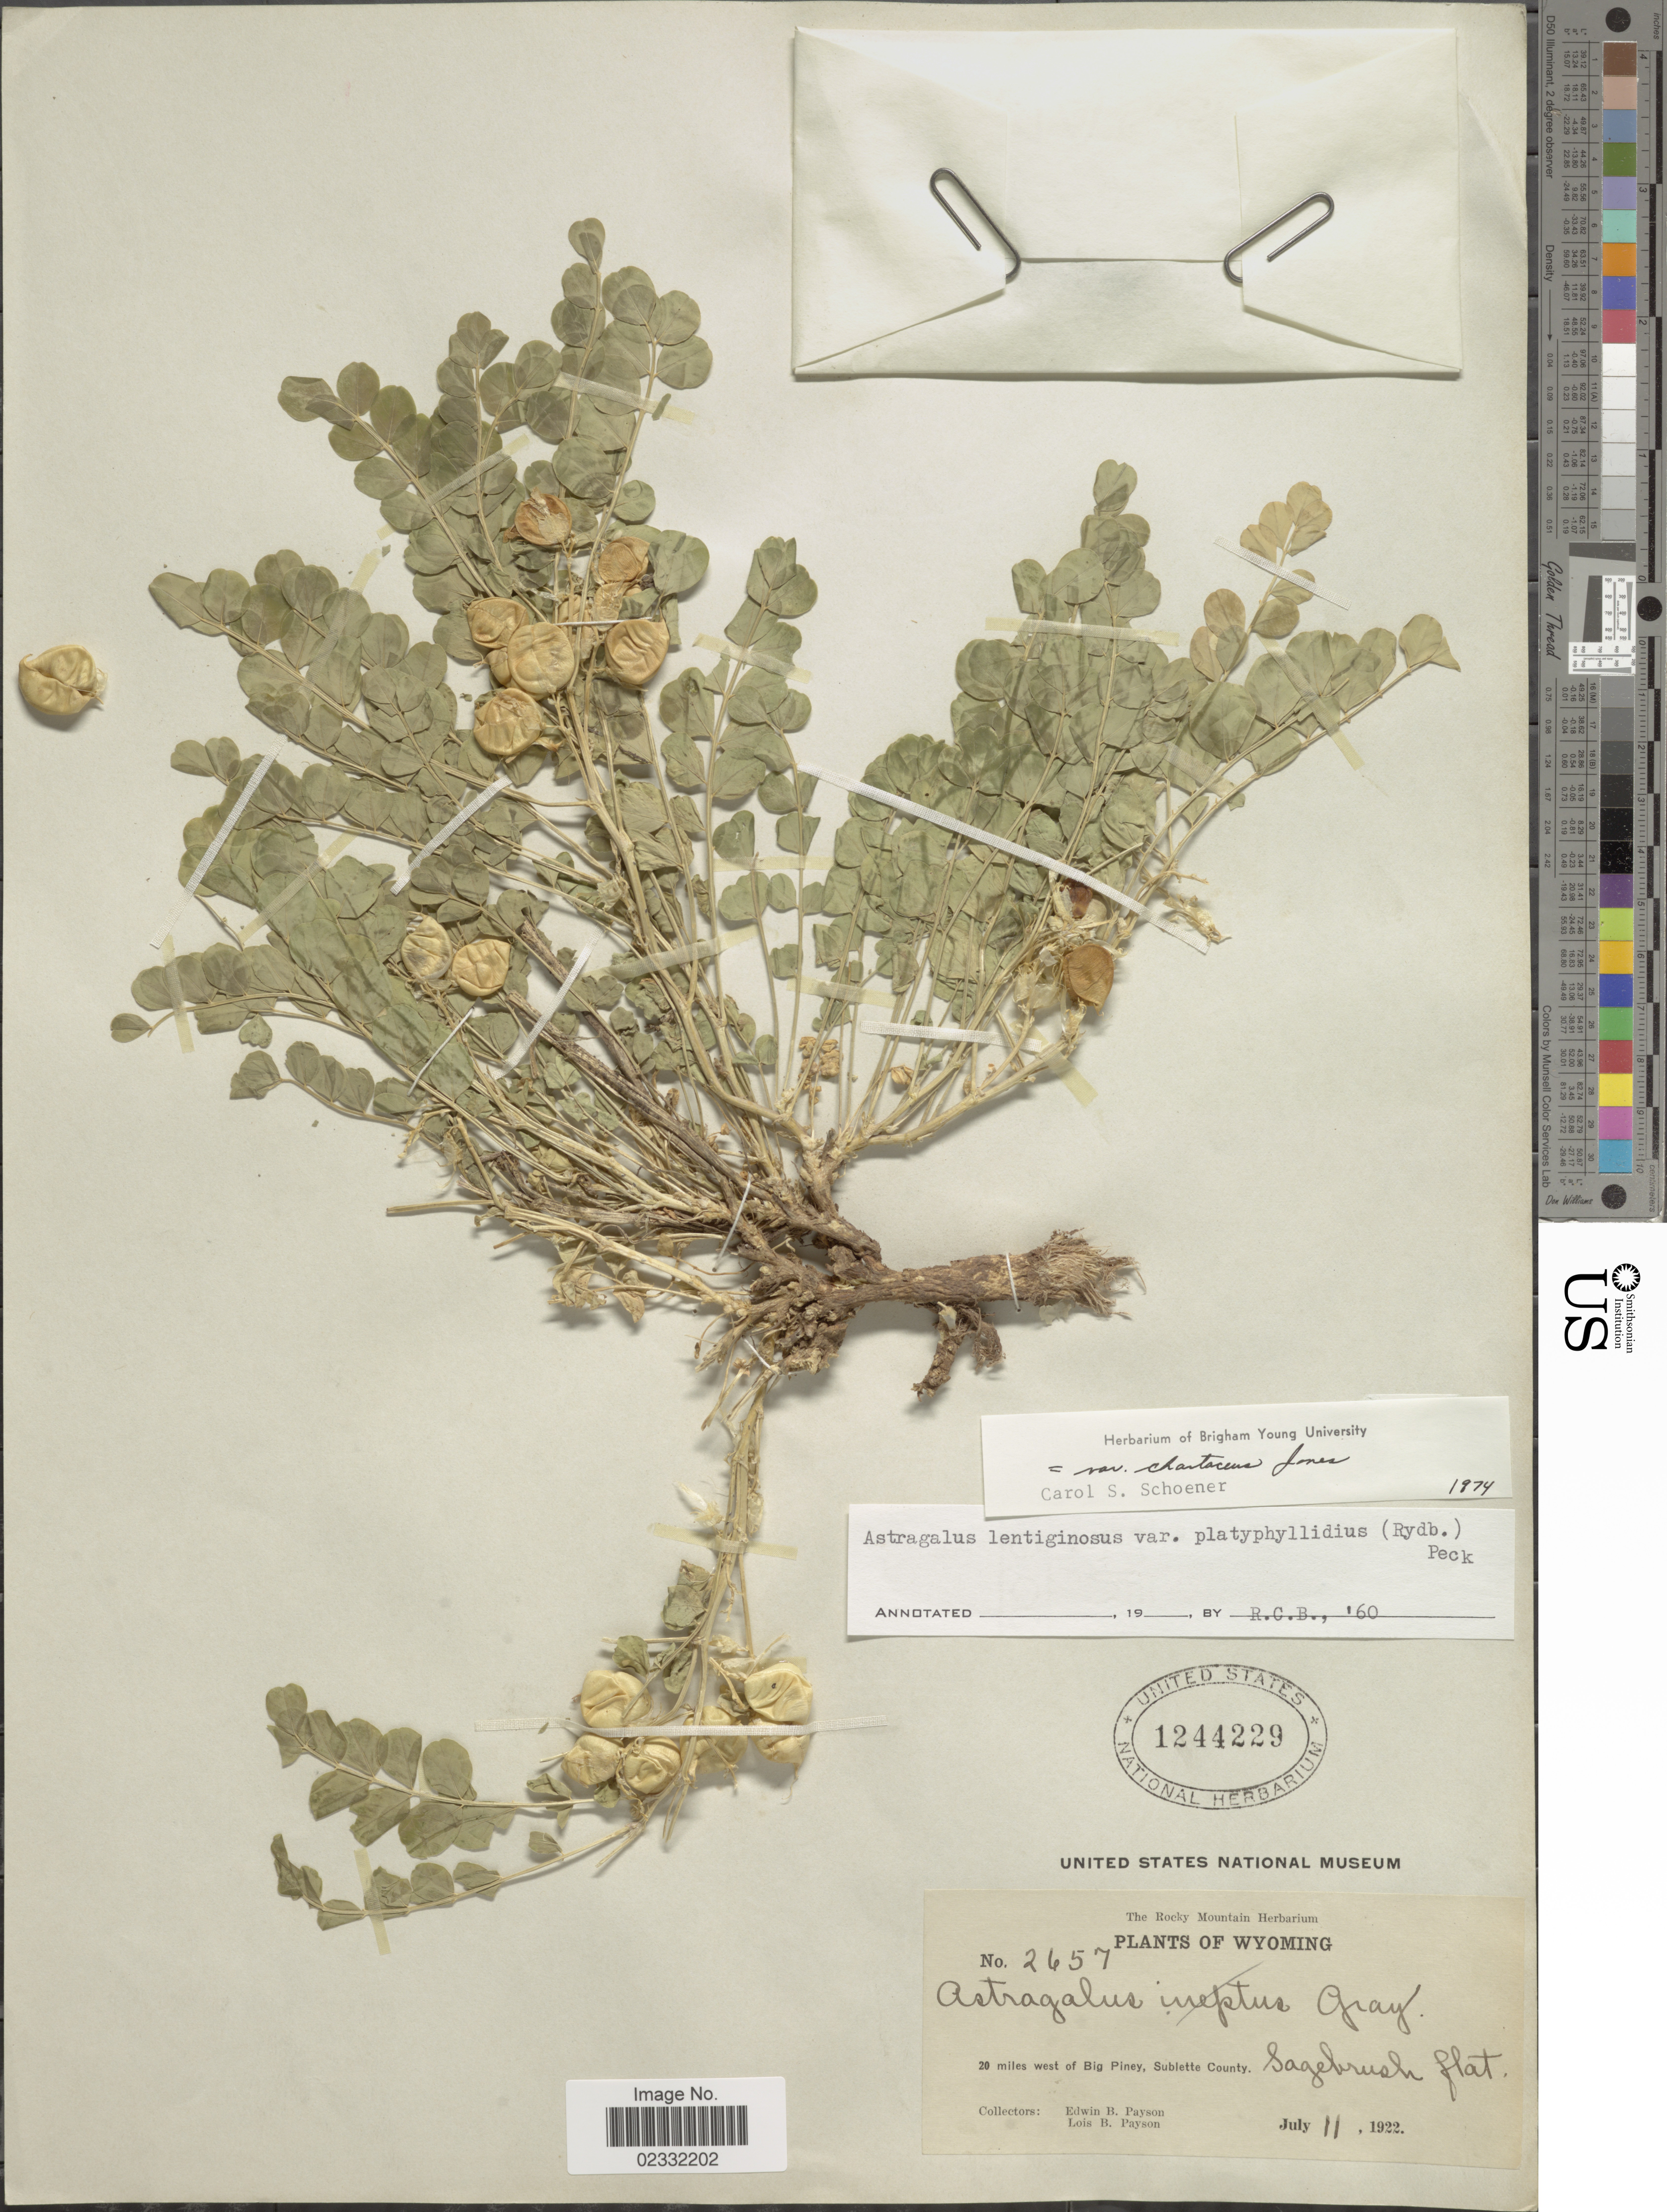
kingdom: Plantae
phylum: Tracheophyta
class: Magnoliopsida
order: Fabales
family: Fabaceae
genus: Astragalus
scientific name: Astragalus lentiginosus var. chartaceus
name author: M.E. Jones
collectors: E. B. Payson & L. Payson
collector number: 2657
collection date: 1922-07-11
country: United States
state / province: Wyoming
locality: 20 miles west of Big Piney, Sublette County, Sagebrush flat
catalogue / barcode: US 1244229